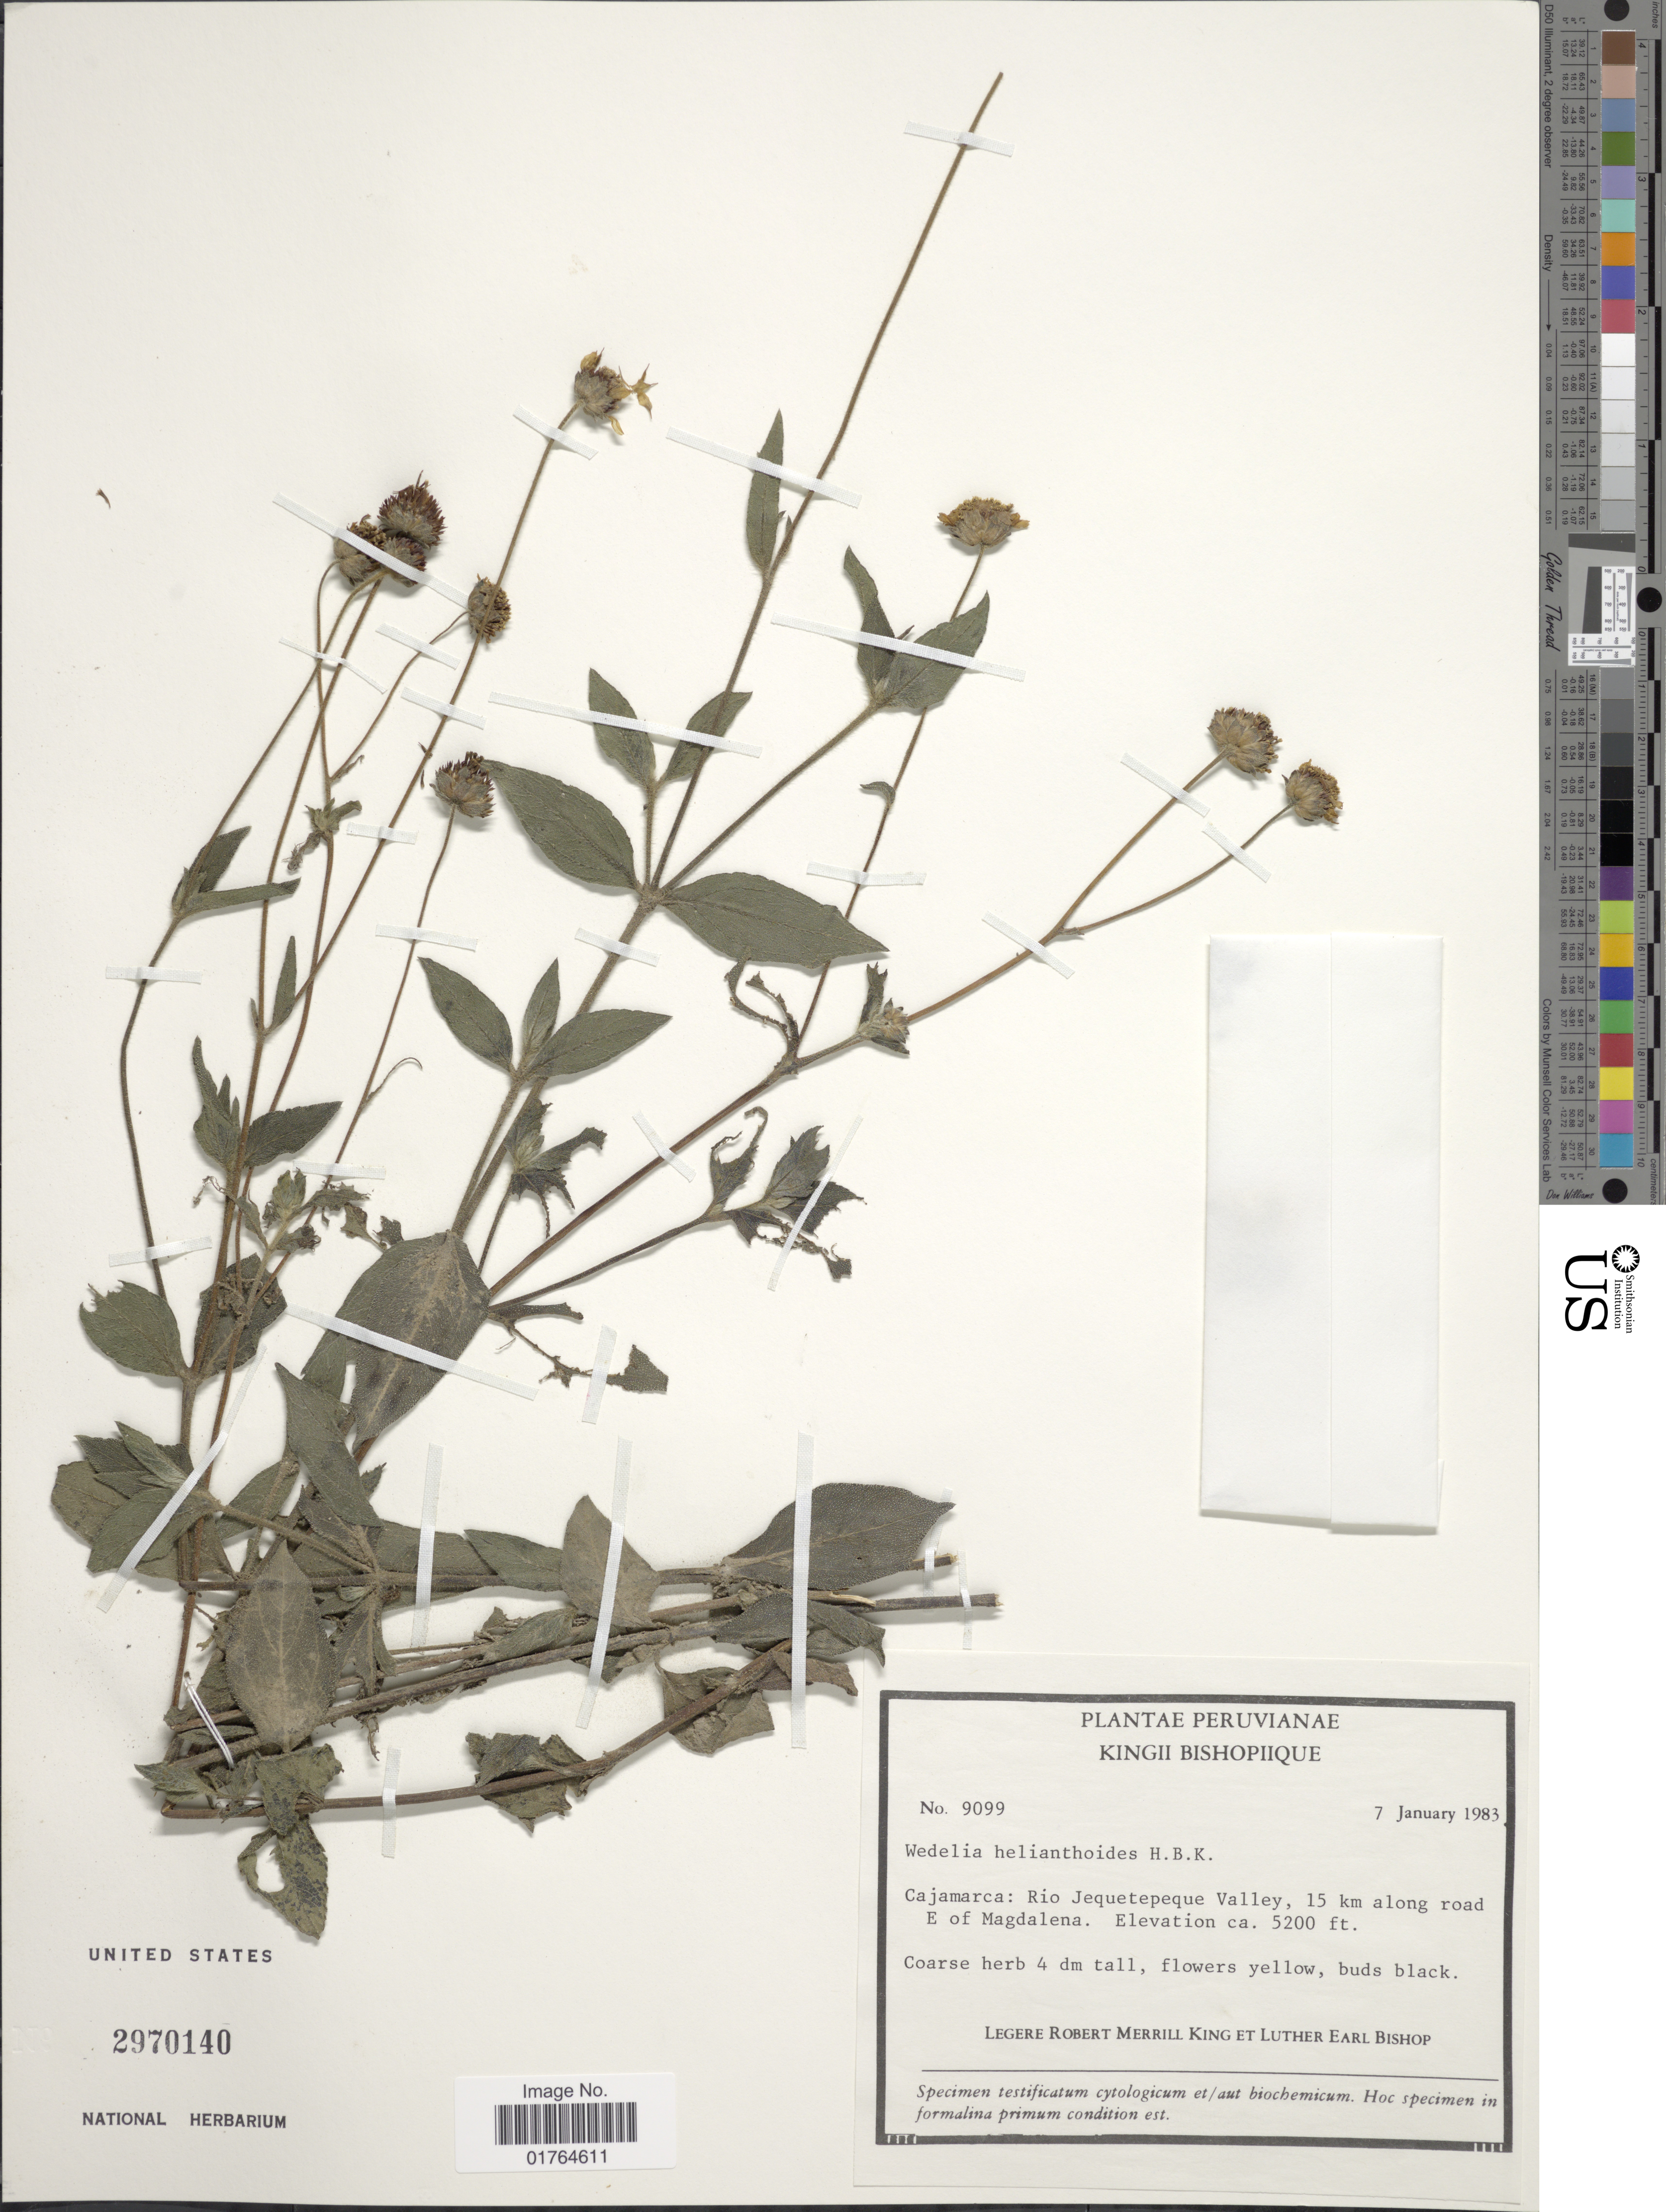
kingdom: Plantae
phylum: Tracheophyta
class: Magnoliopsida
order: Asterales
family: Asteraceae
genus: Wedelia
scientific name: Wedelia helianthoides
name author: Kunth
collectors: R. M. King & L. E. Bishop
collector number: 9099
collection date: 1983-01-07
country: Peru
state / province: Cajamarca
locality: Rio Jequetepeque Valley, 15 km along road E of Magdalena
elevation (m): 1585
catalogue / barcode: US 2970140